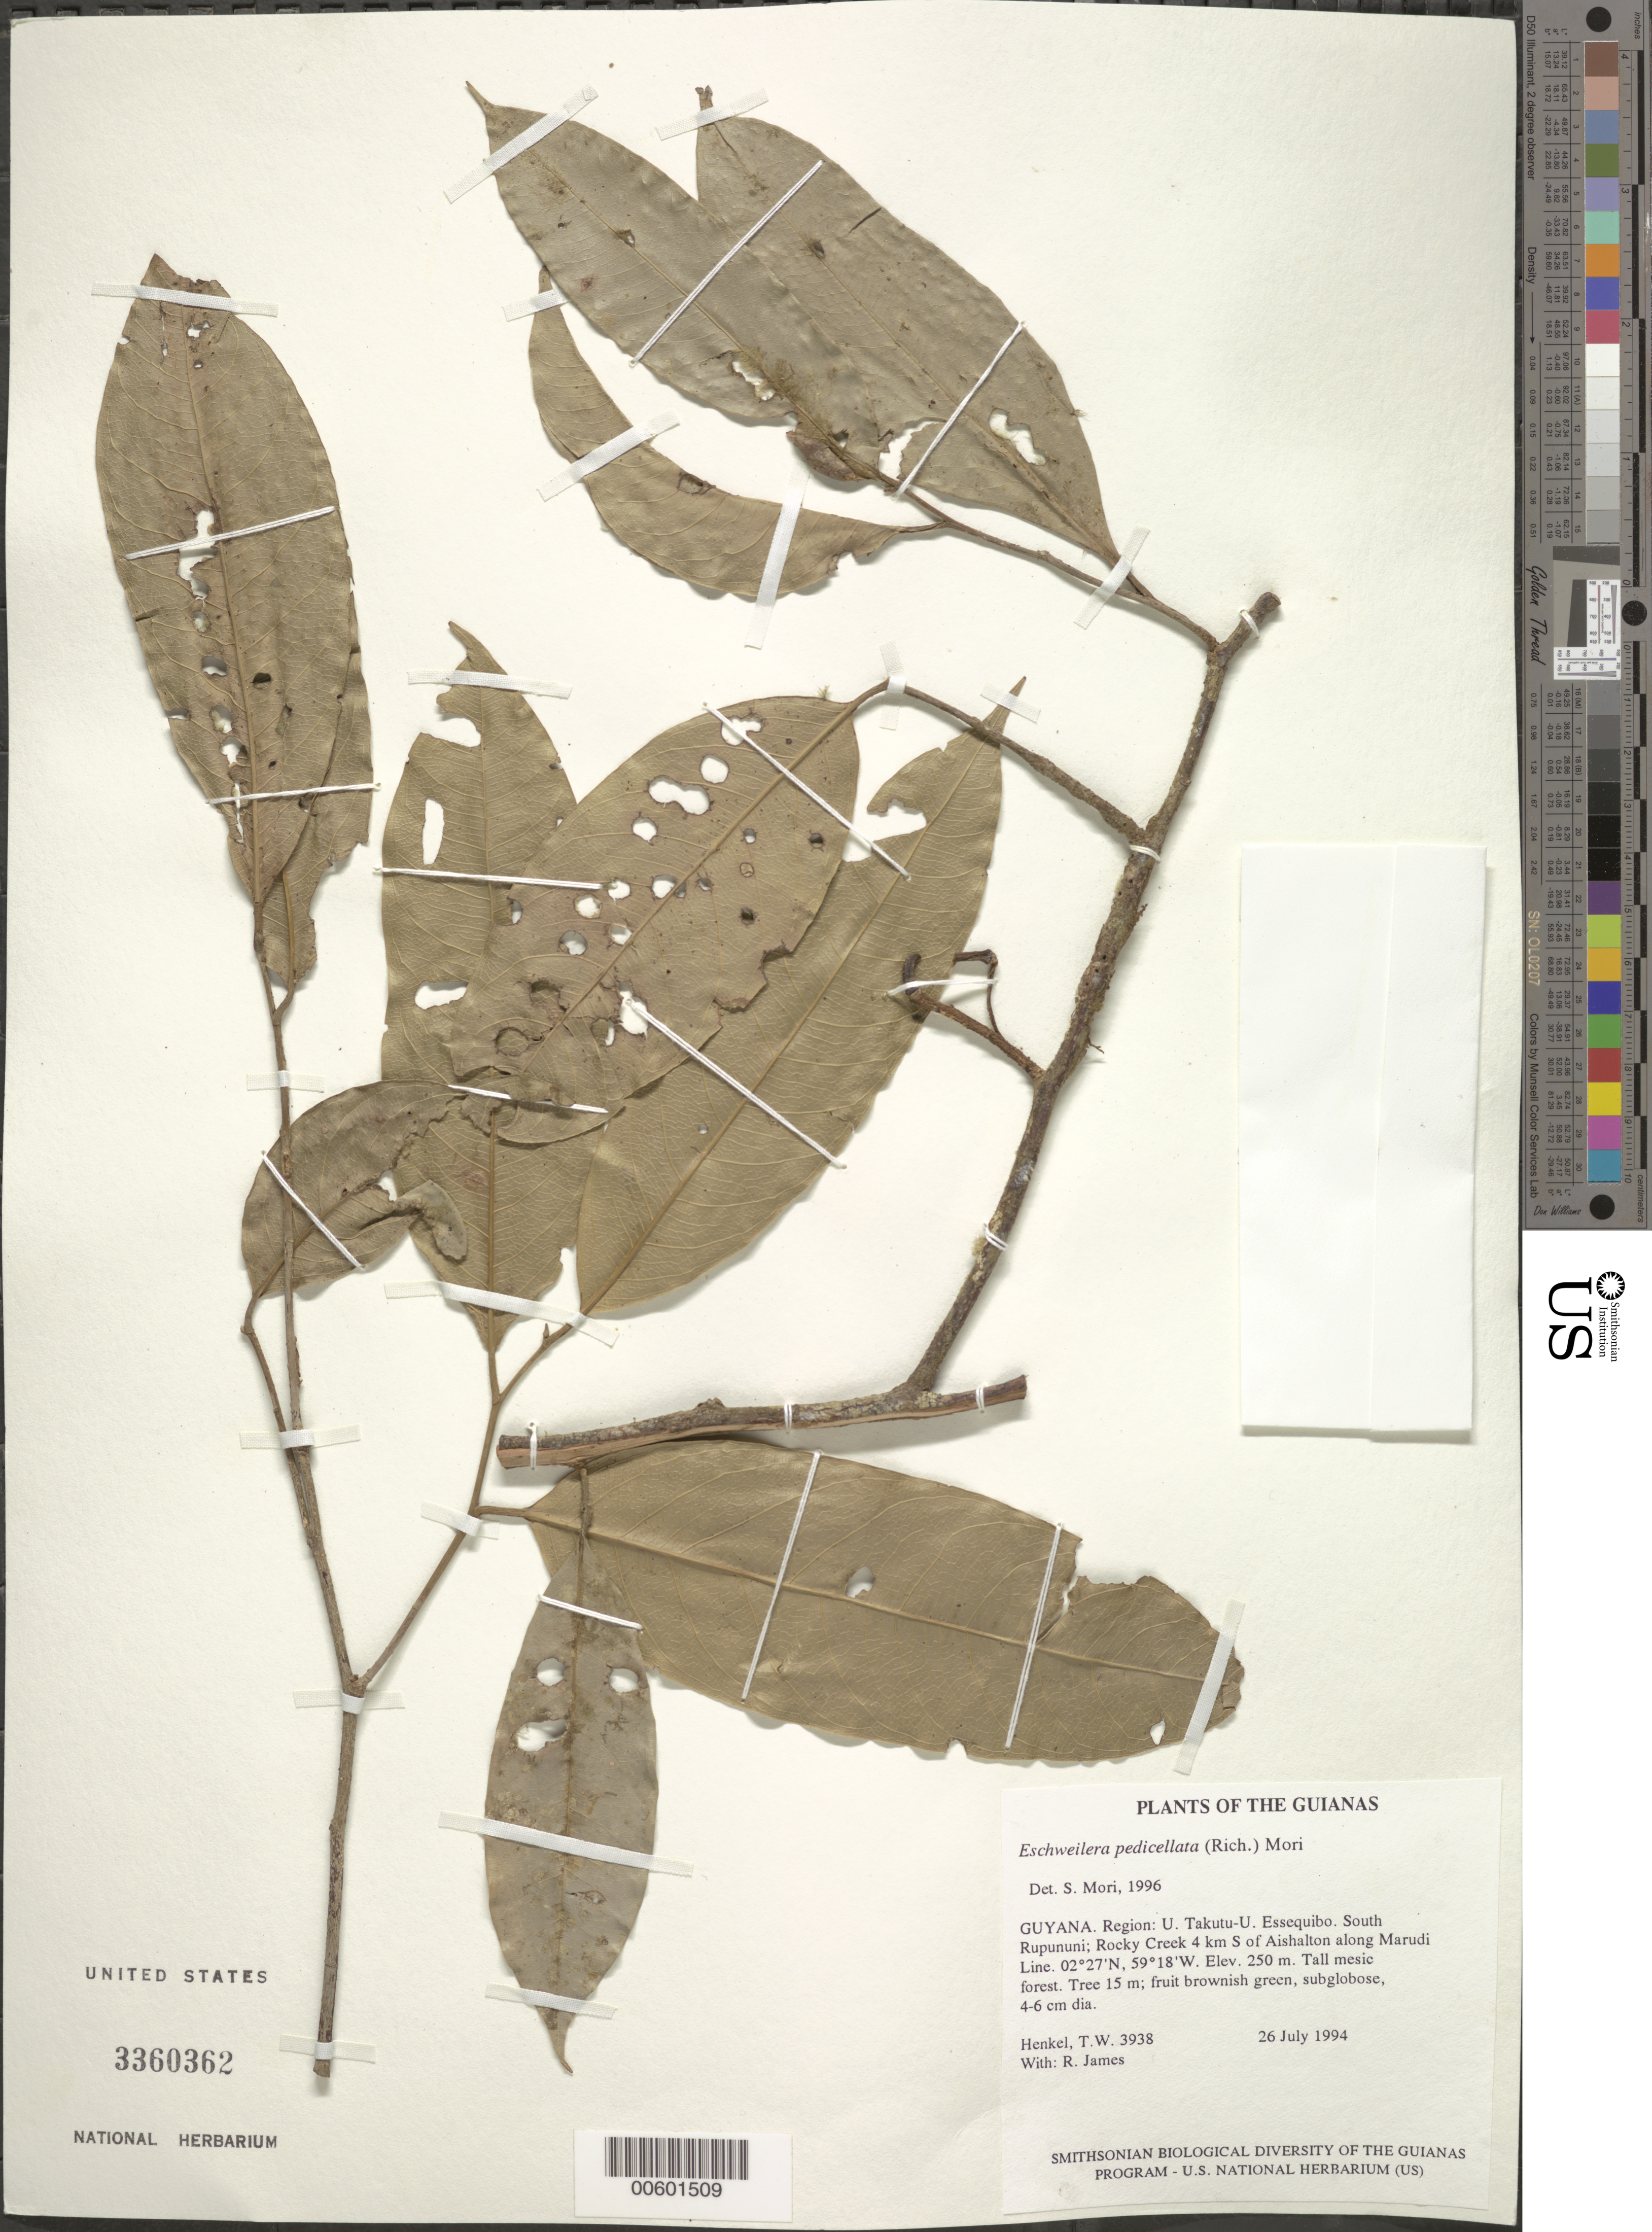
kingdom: Plantae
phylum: Tracheophyta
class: Magnoliopsida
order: Ericales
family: Lecythidaceae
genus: Eschweilera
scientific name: Eschweilera pedicellata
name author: (Rich.) S.A. Mori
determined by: Mori, Scott A.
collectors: T. Henkel & R. James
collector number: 3938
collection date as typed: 26 July 1994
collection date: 1994-07-26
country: Guyana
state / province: U. Takutu-U. Essequibo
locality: South Rupununi; Rocky Creek 4 km S of Aishalton along Marudi Line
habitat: Tall mesic forest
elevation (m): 250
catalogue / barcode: US 3360362